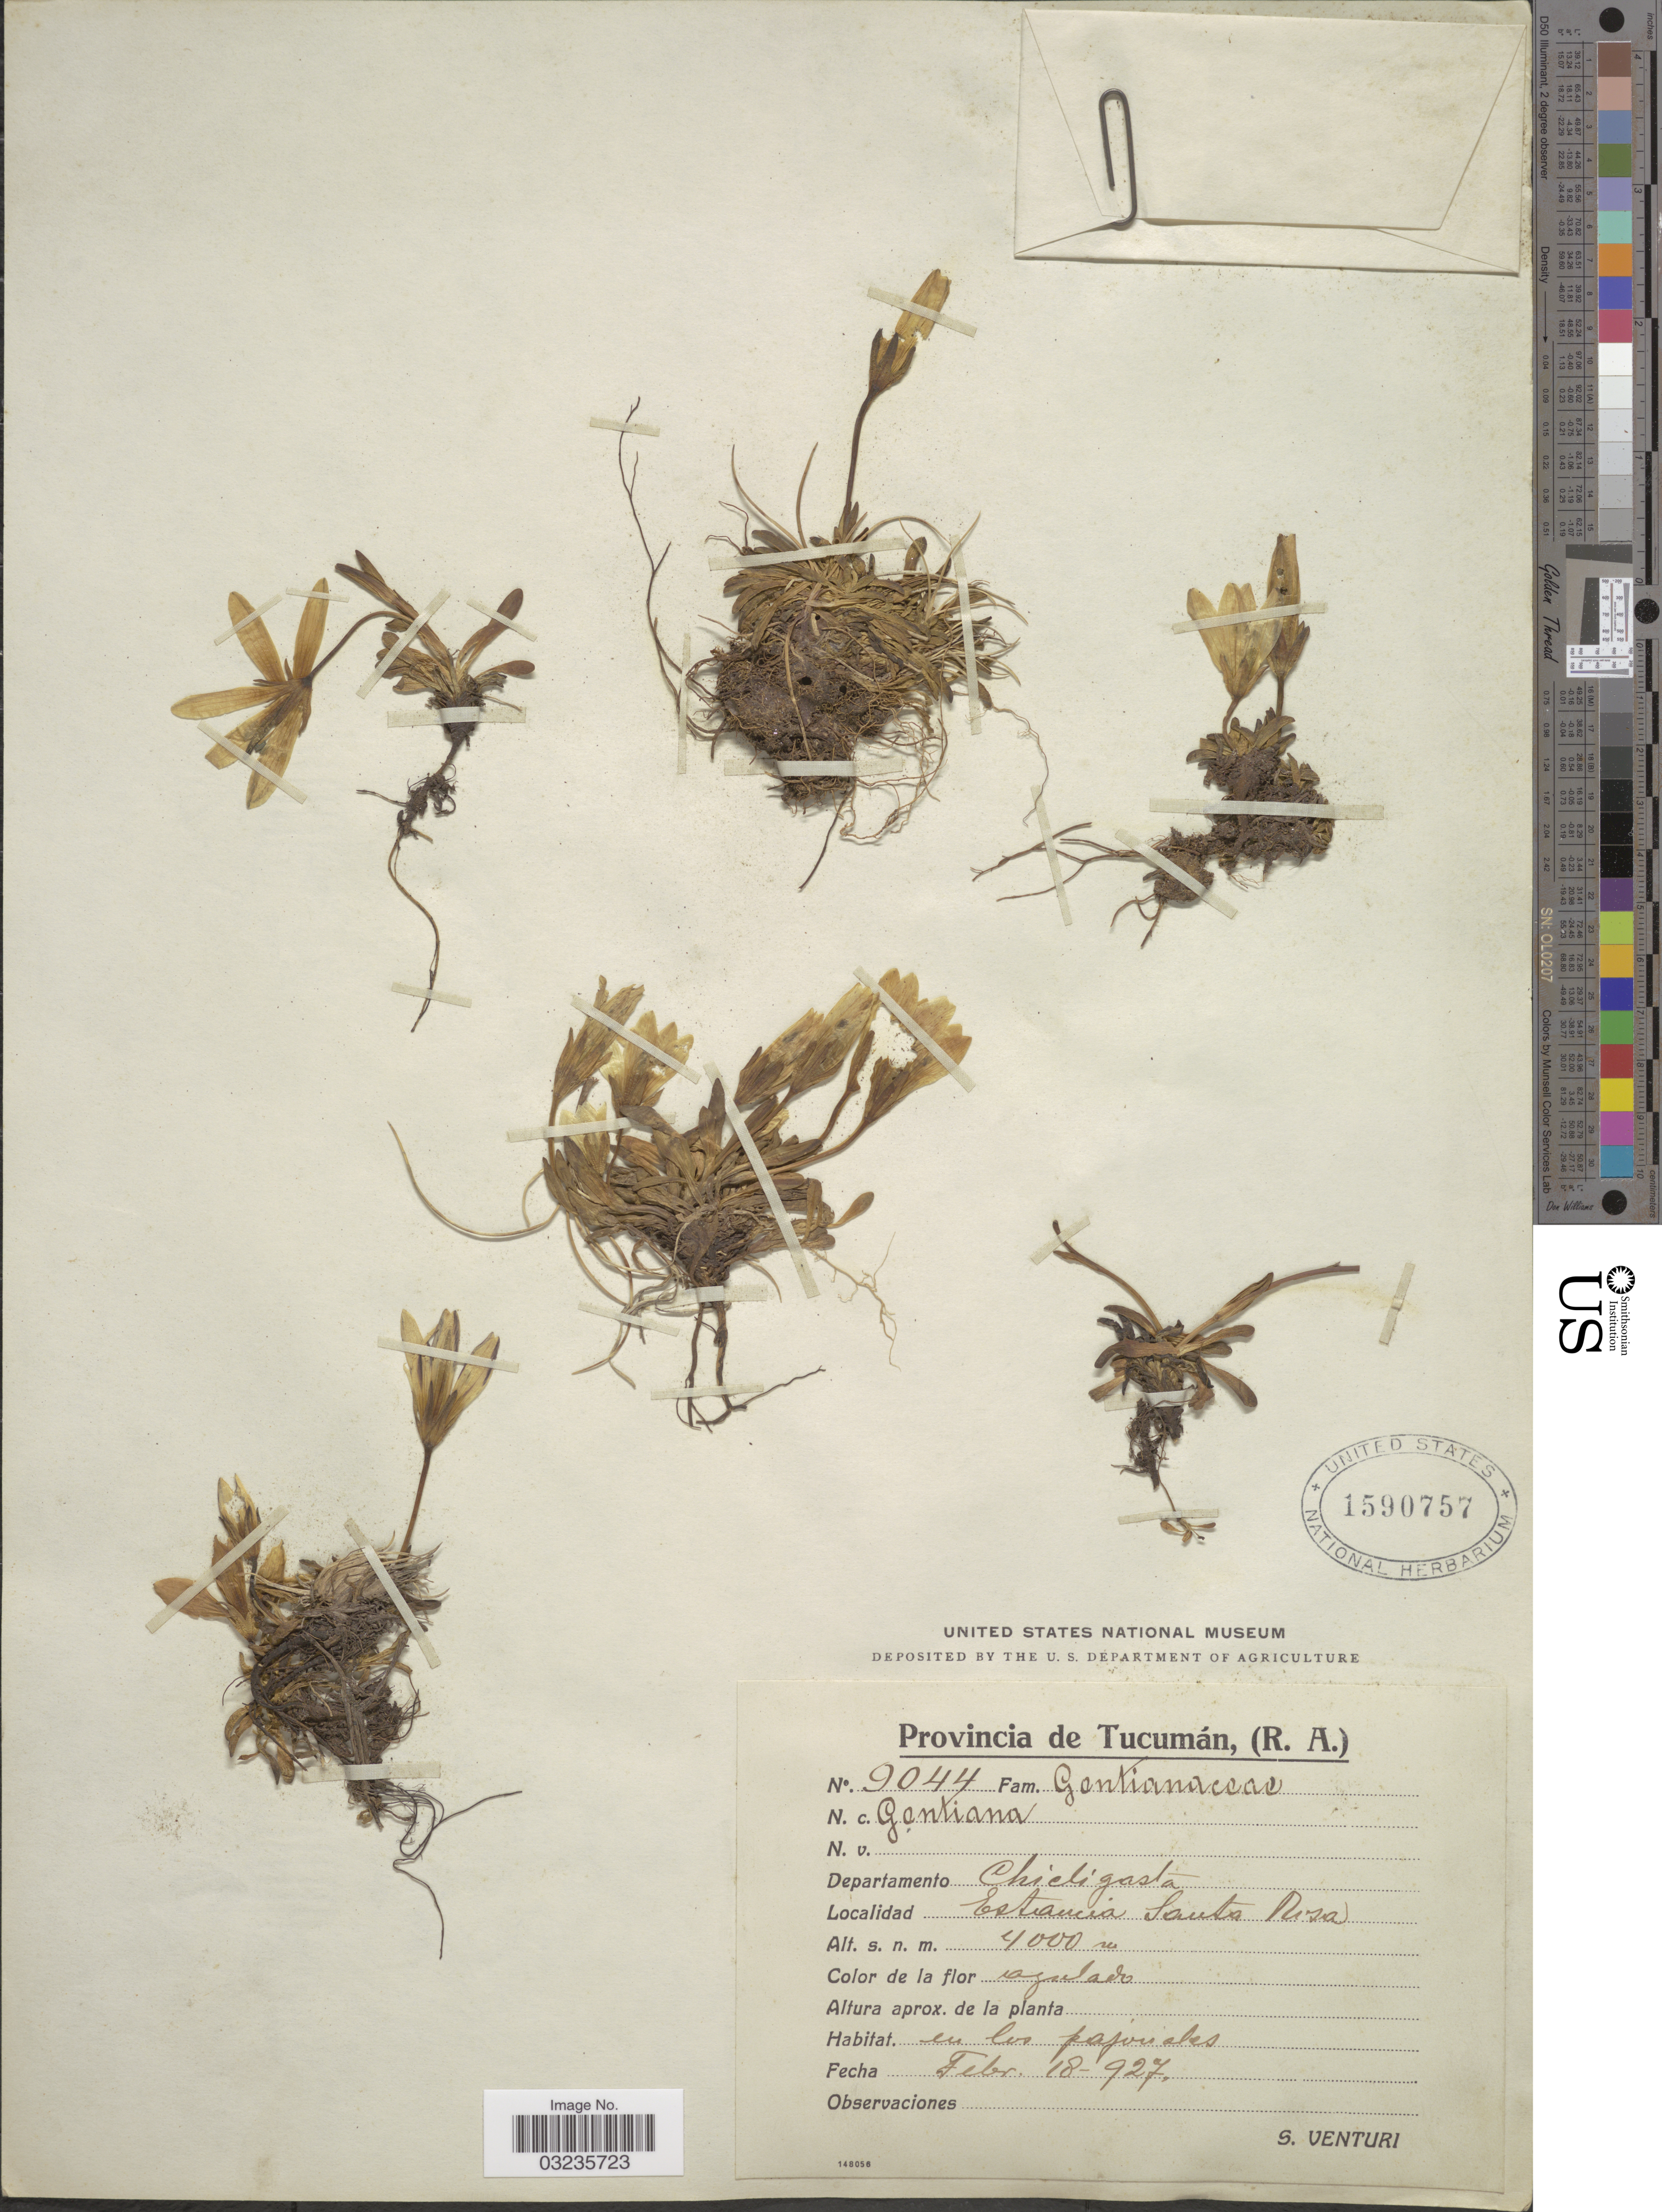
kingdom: Plantae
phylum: Tracheophyta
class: Magnoliopsida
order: Gentianales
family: Gentianaceae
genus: Gentiana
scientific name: Gentiana sp.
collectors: S. Venturi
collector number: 9044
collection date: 1927-02-18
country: Argentina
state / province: Tucuman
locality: Departamento Chicligasta. Estancia Santa Rosa.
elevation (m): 4000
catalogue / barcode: US 1590757